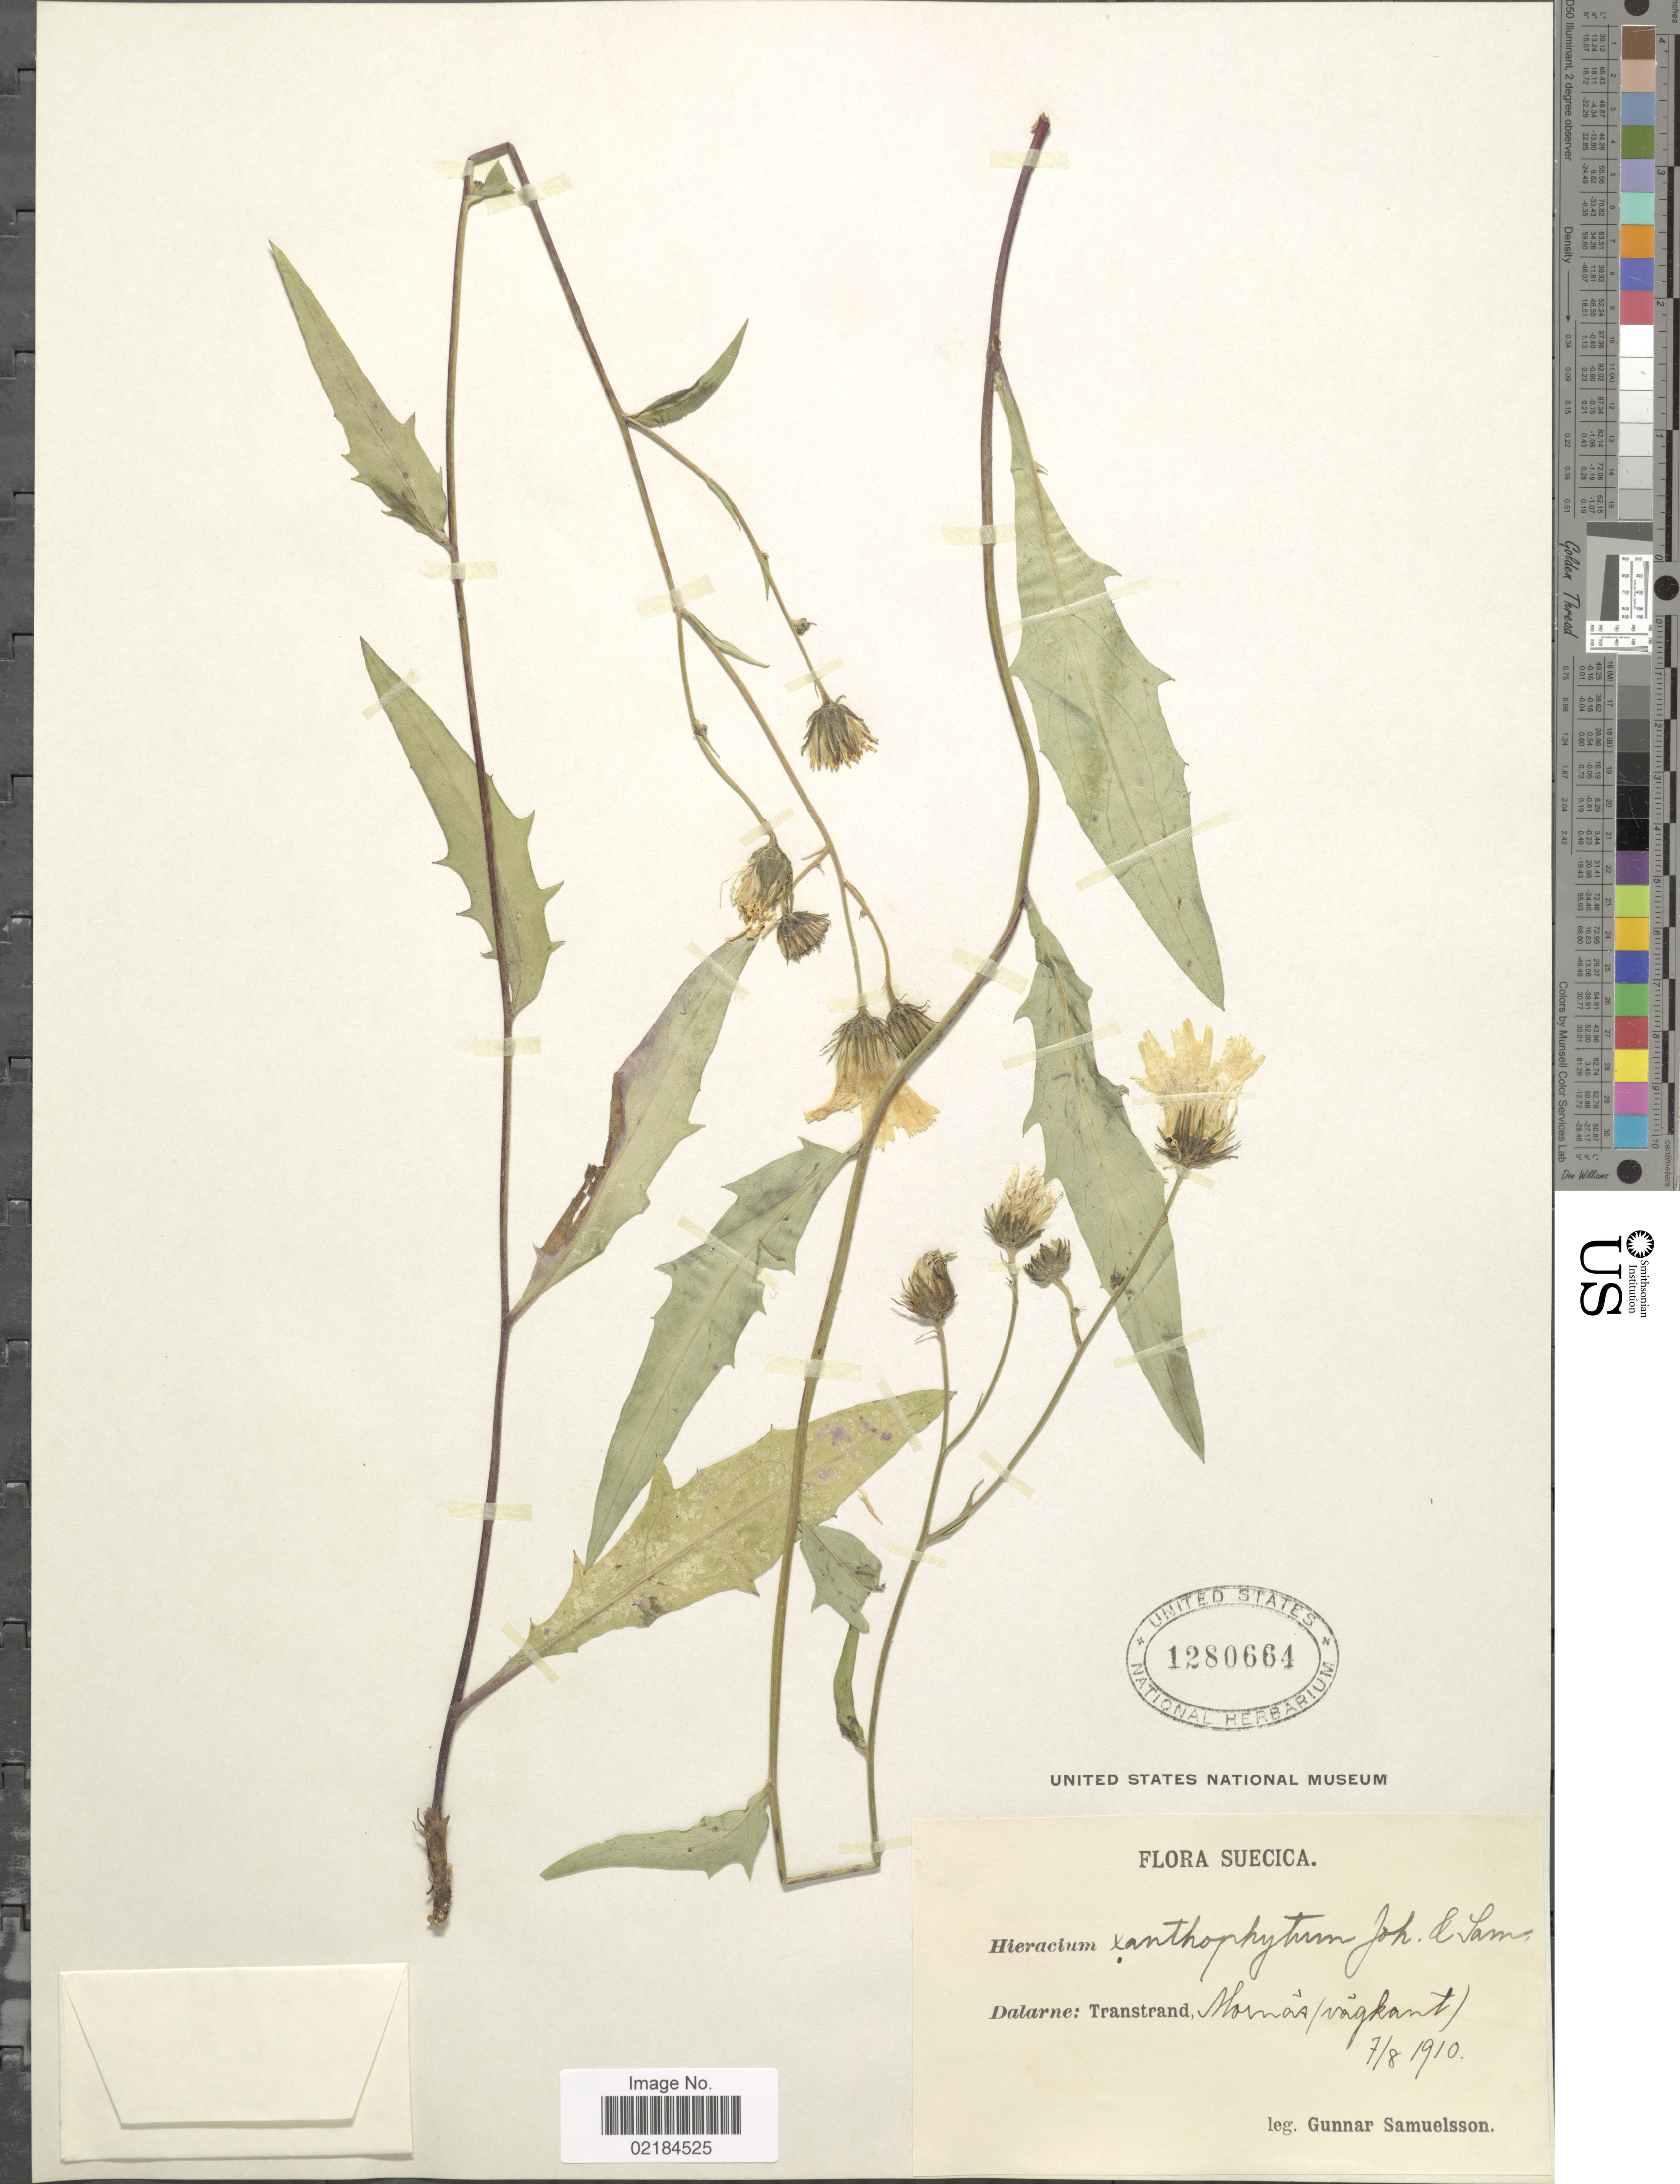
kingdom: Plantae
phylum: Tracheophyta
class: Magnoliopsida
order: Asterales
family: Asteraceae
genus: Hieracium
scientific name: Hieracium xanthophytum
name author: Johanss. & Sam.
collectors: G. Samuelsson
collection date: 1810-08-07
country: Sweden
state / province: Dalarna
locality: Dalarne: Trandstrand, Skornas (vagkant)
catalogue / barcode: US 1280664